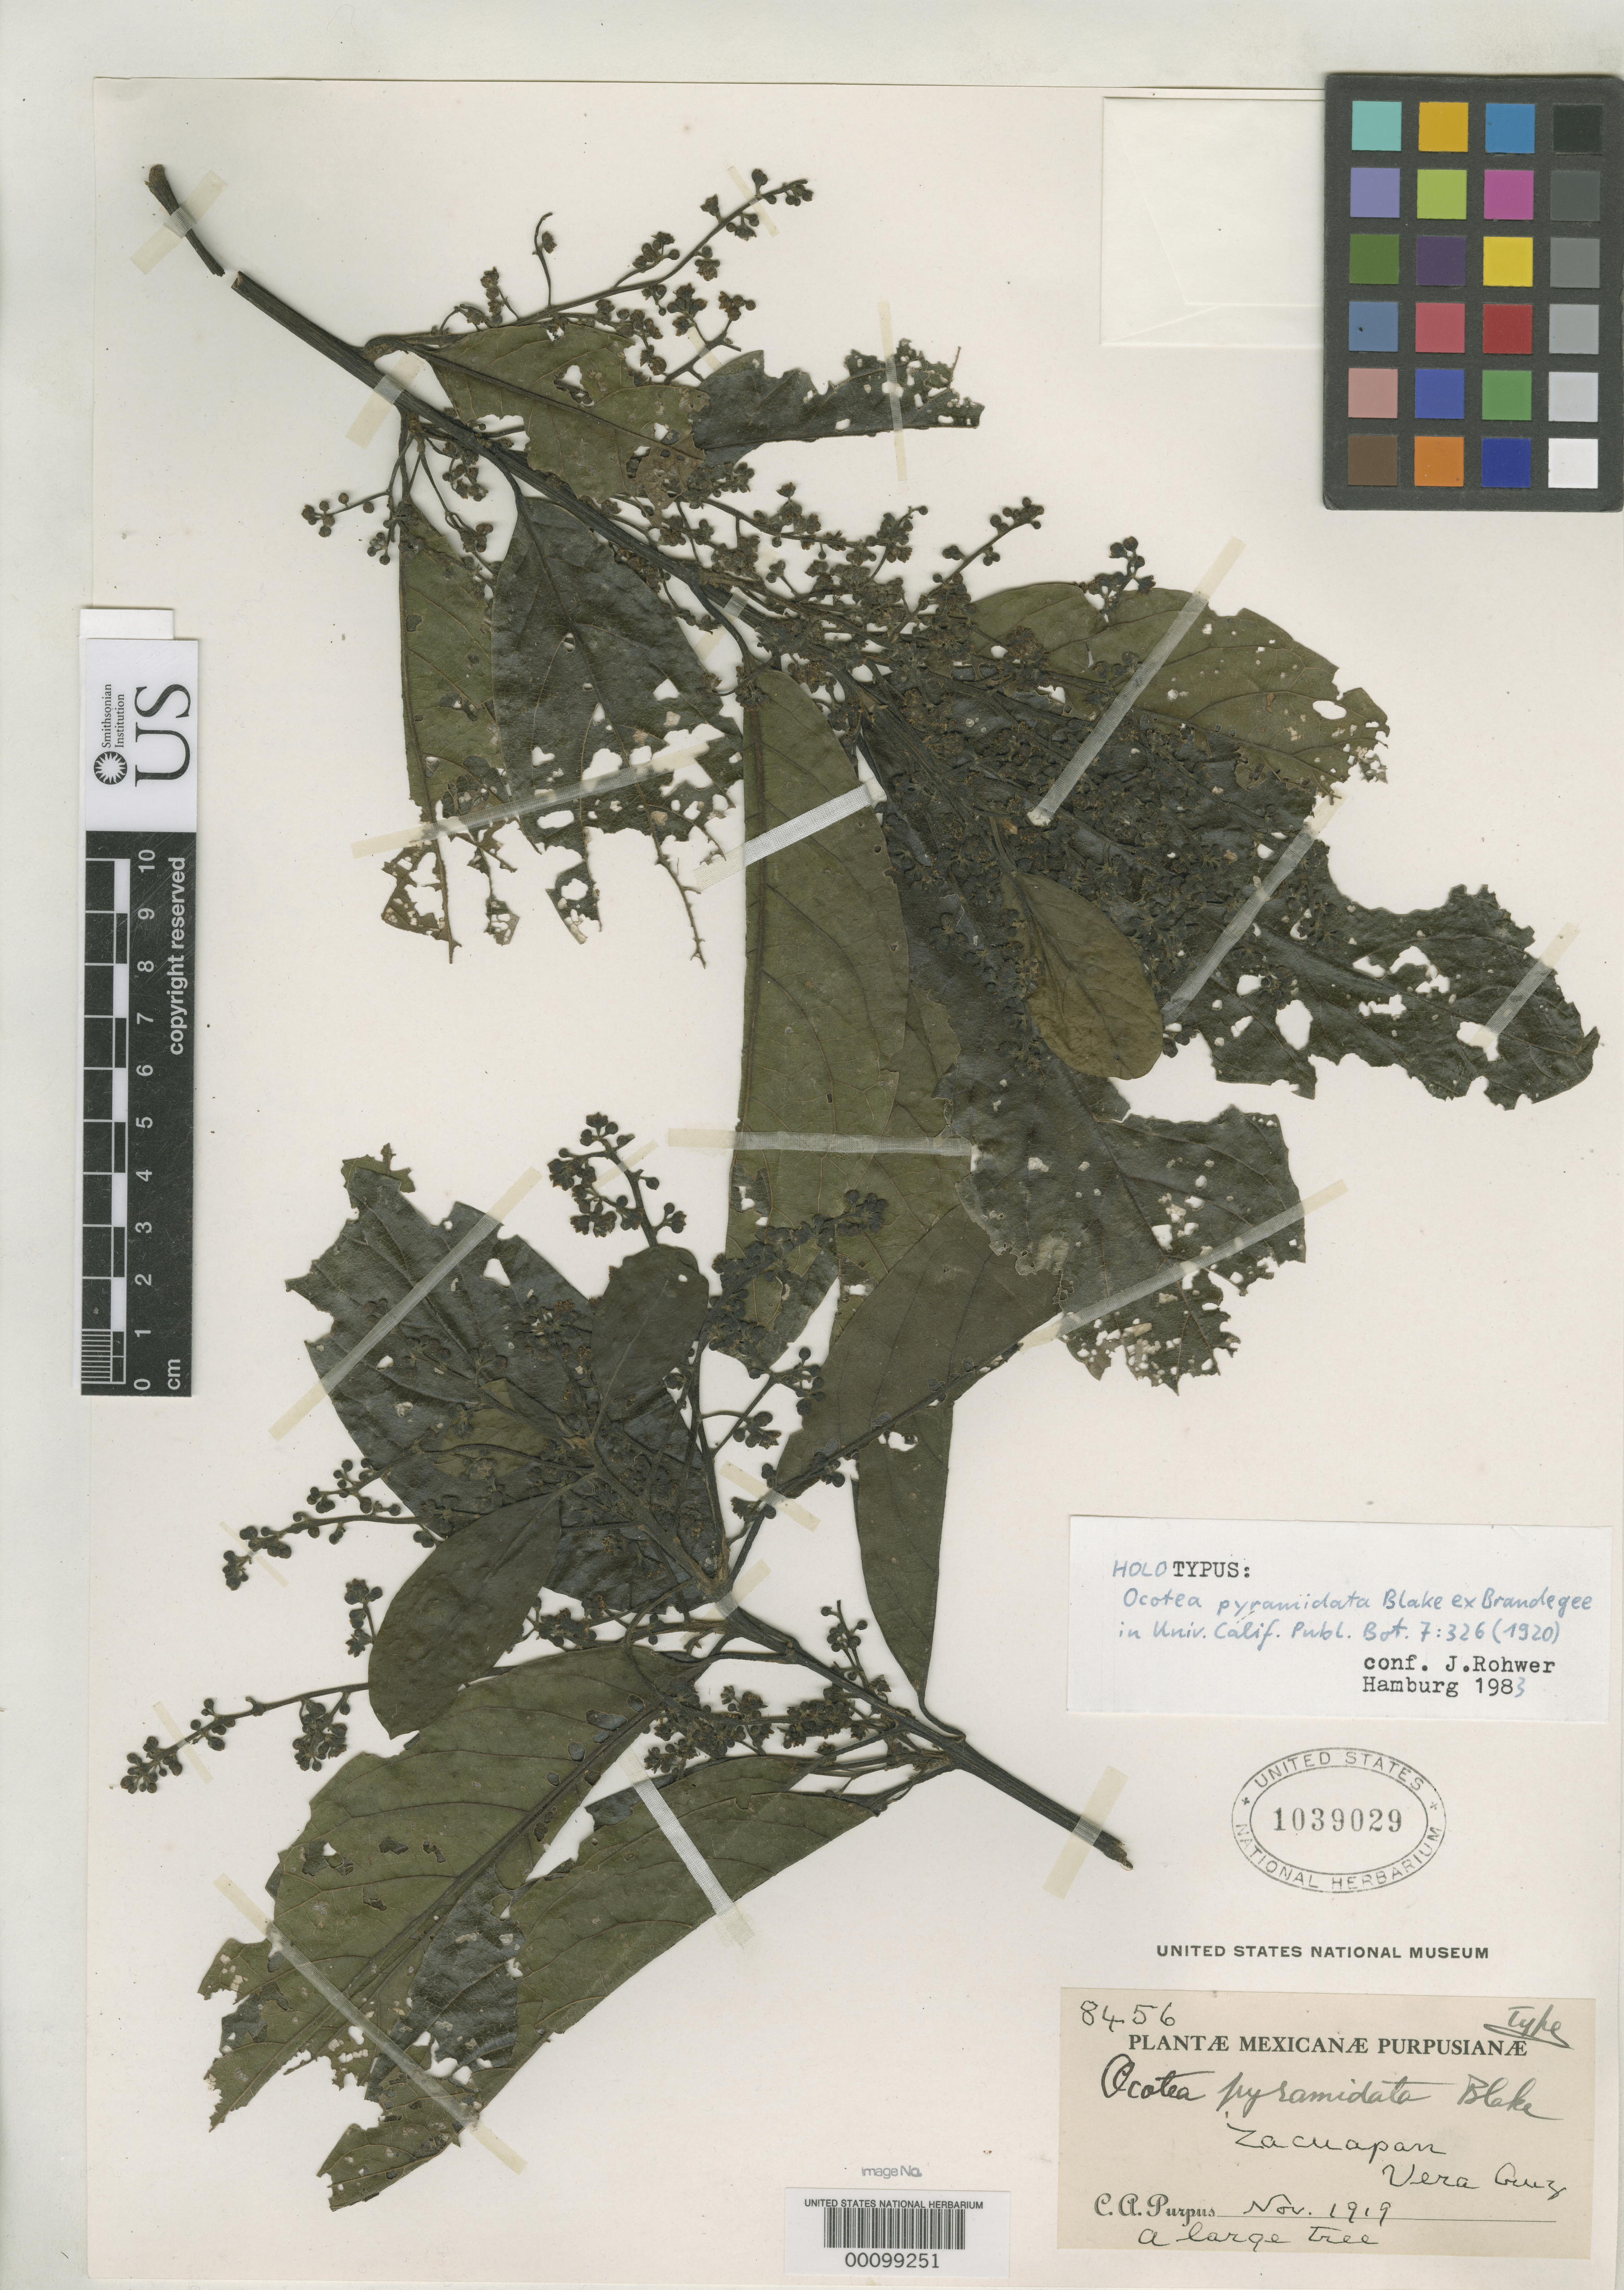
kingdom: Plantae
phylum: Tracheophyta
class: Magnoliopsida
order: Laurales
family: Lauraceae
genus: Ocotea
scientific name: Ocotea pyramidata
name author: S.F. Blake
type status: Holotype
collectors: C. A. Purpus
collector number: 8456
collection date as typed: Nov 1919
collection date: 1919-11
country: Mexico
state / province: Veracruz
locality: Zacuapan.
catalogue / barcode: US 1039029